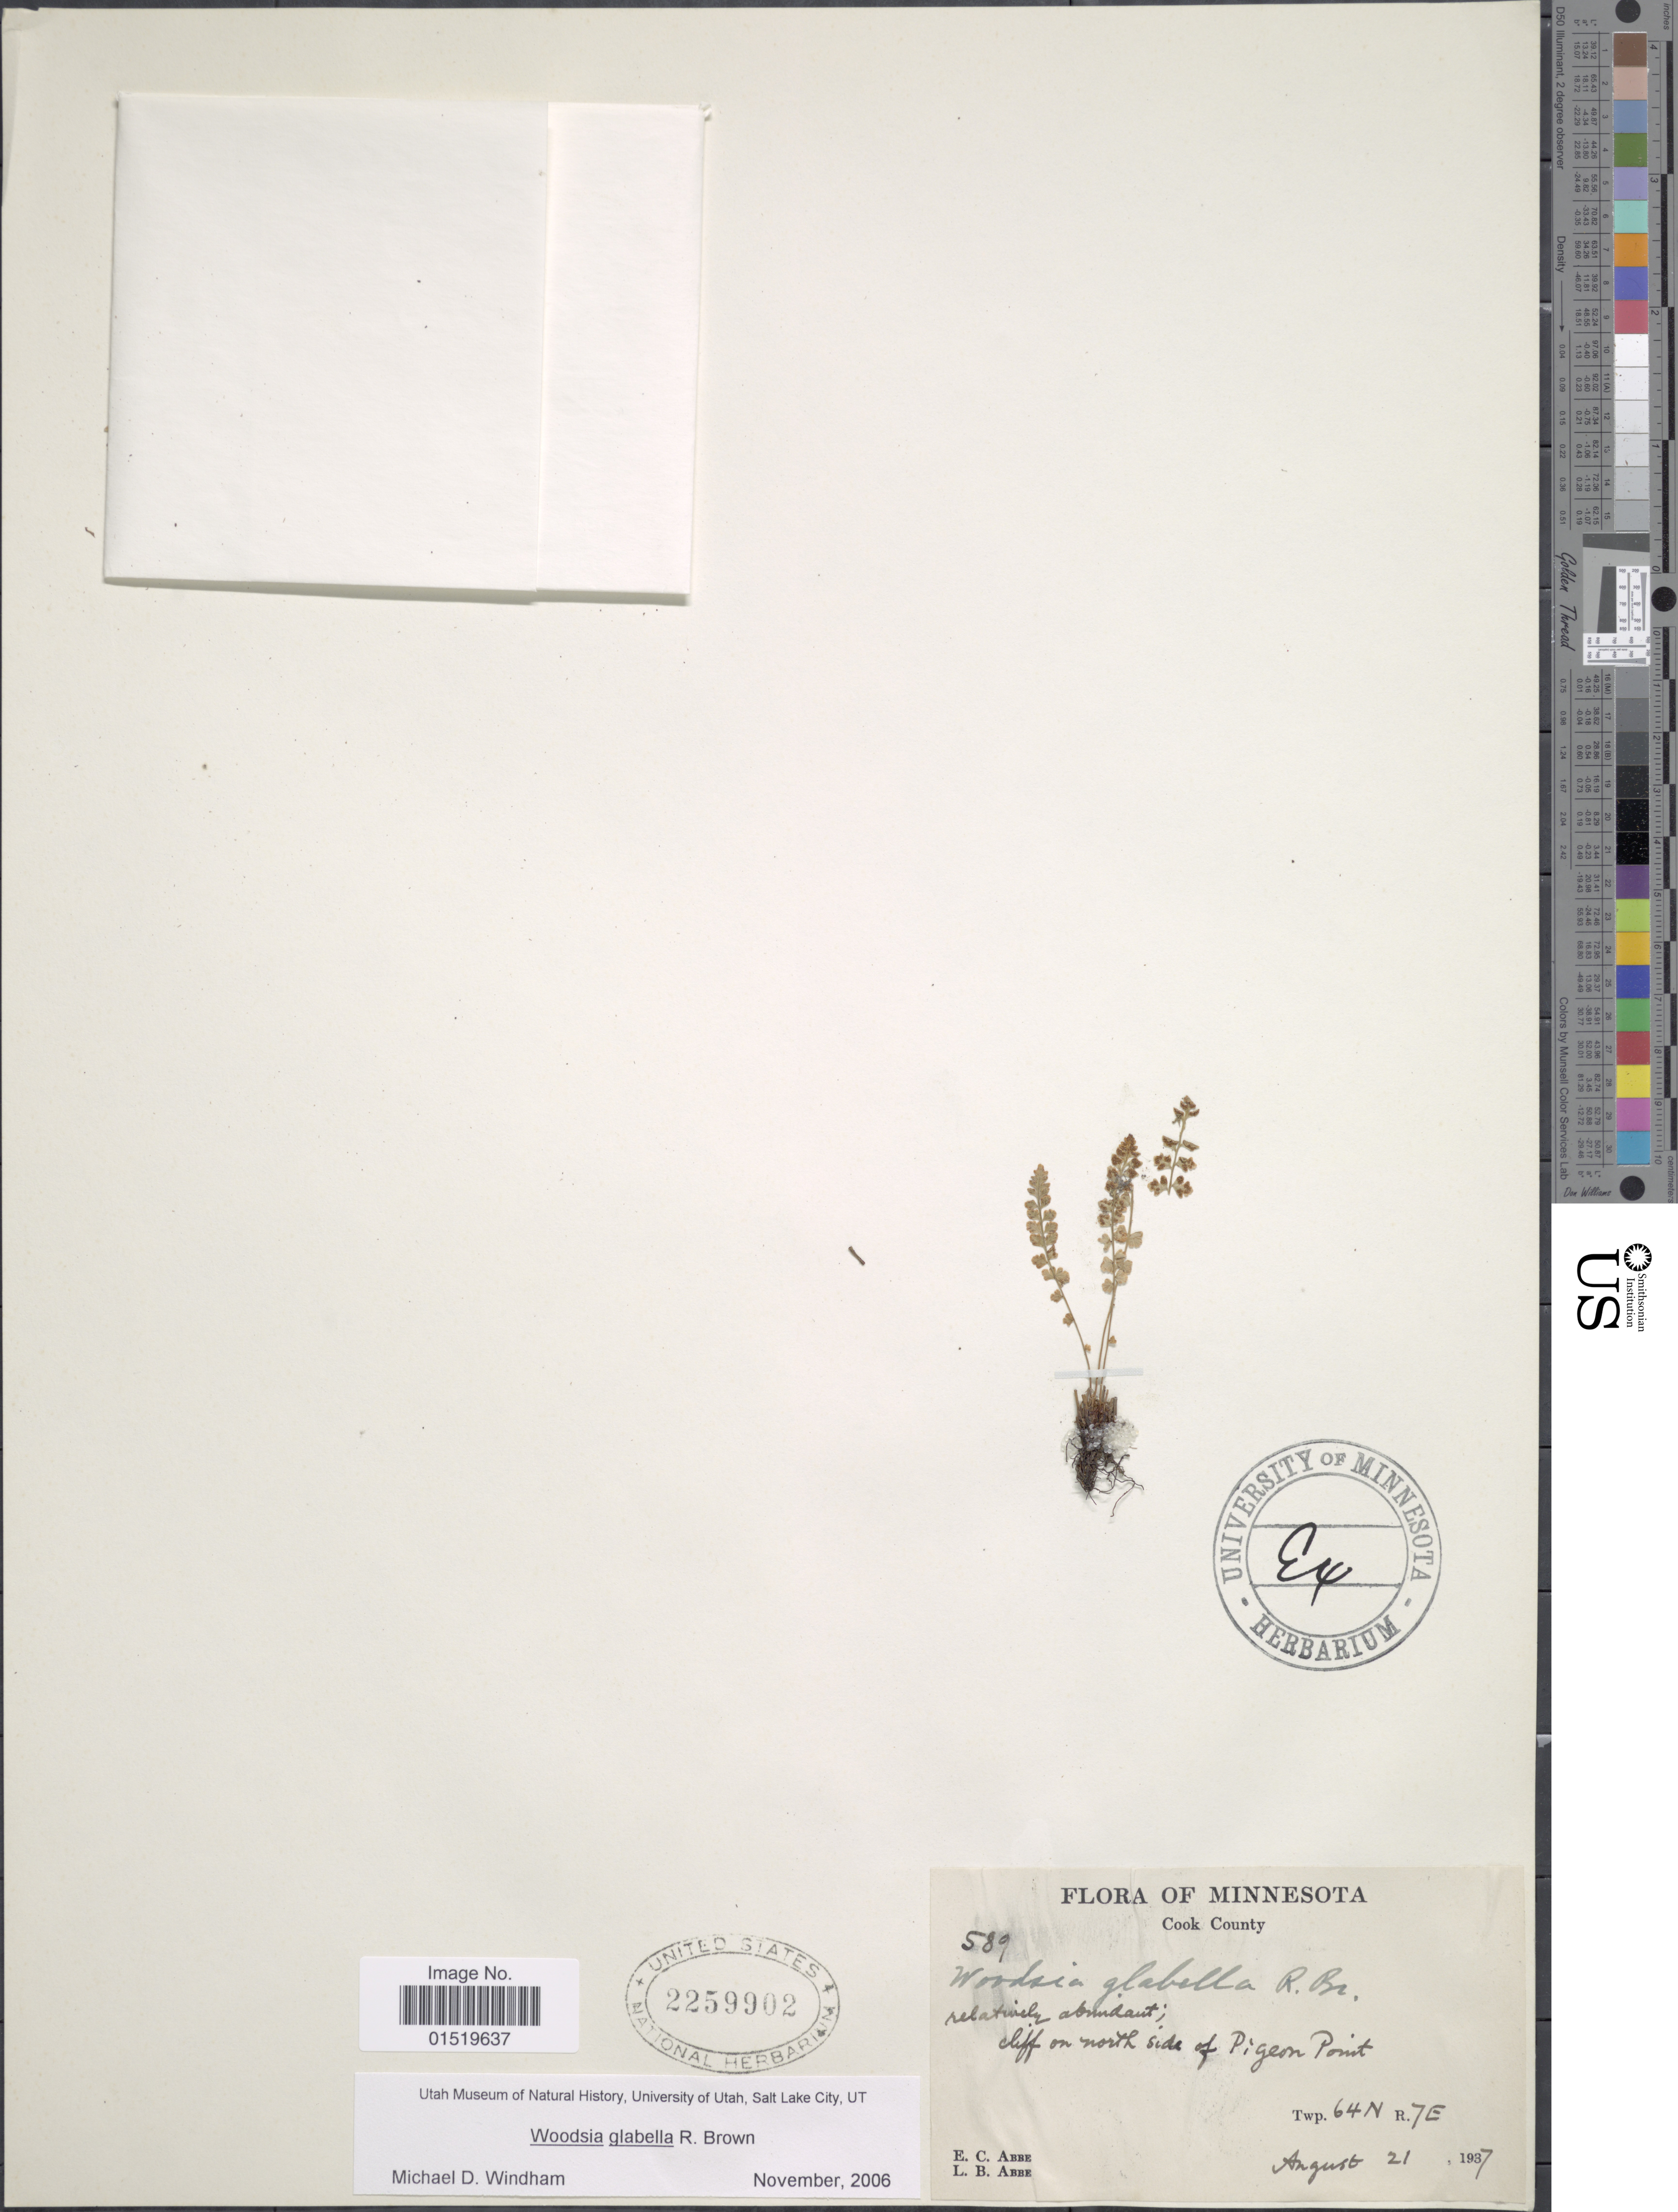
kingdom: Plantae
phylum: Tracheophyta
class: Polypodiopsida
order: Polypodiales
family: Woodsiaceae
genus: Woodsia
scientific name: Woodsia glabella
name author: R. Br.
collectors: E. C. Abbe & L. B. Abbe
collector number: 589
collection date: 1937-08-21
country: United States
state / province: Minnesota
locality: Cook County, Cliff on north side of Pigeon Point, Twp. 64N R.7E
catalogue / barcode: US 2259902